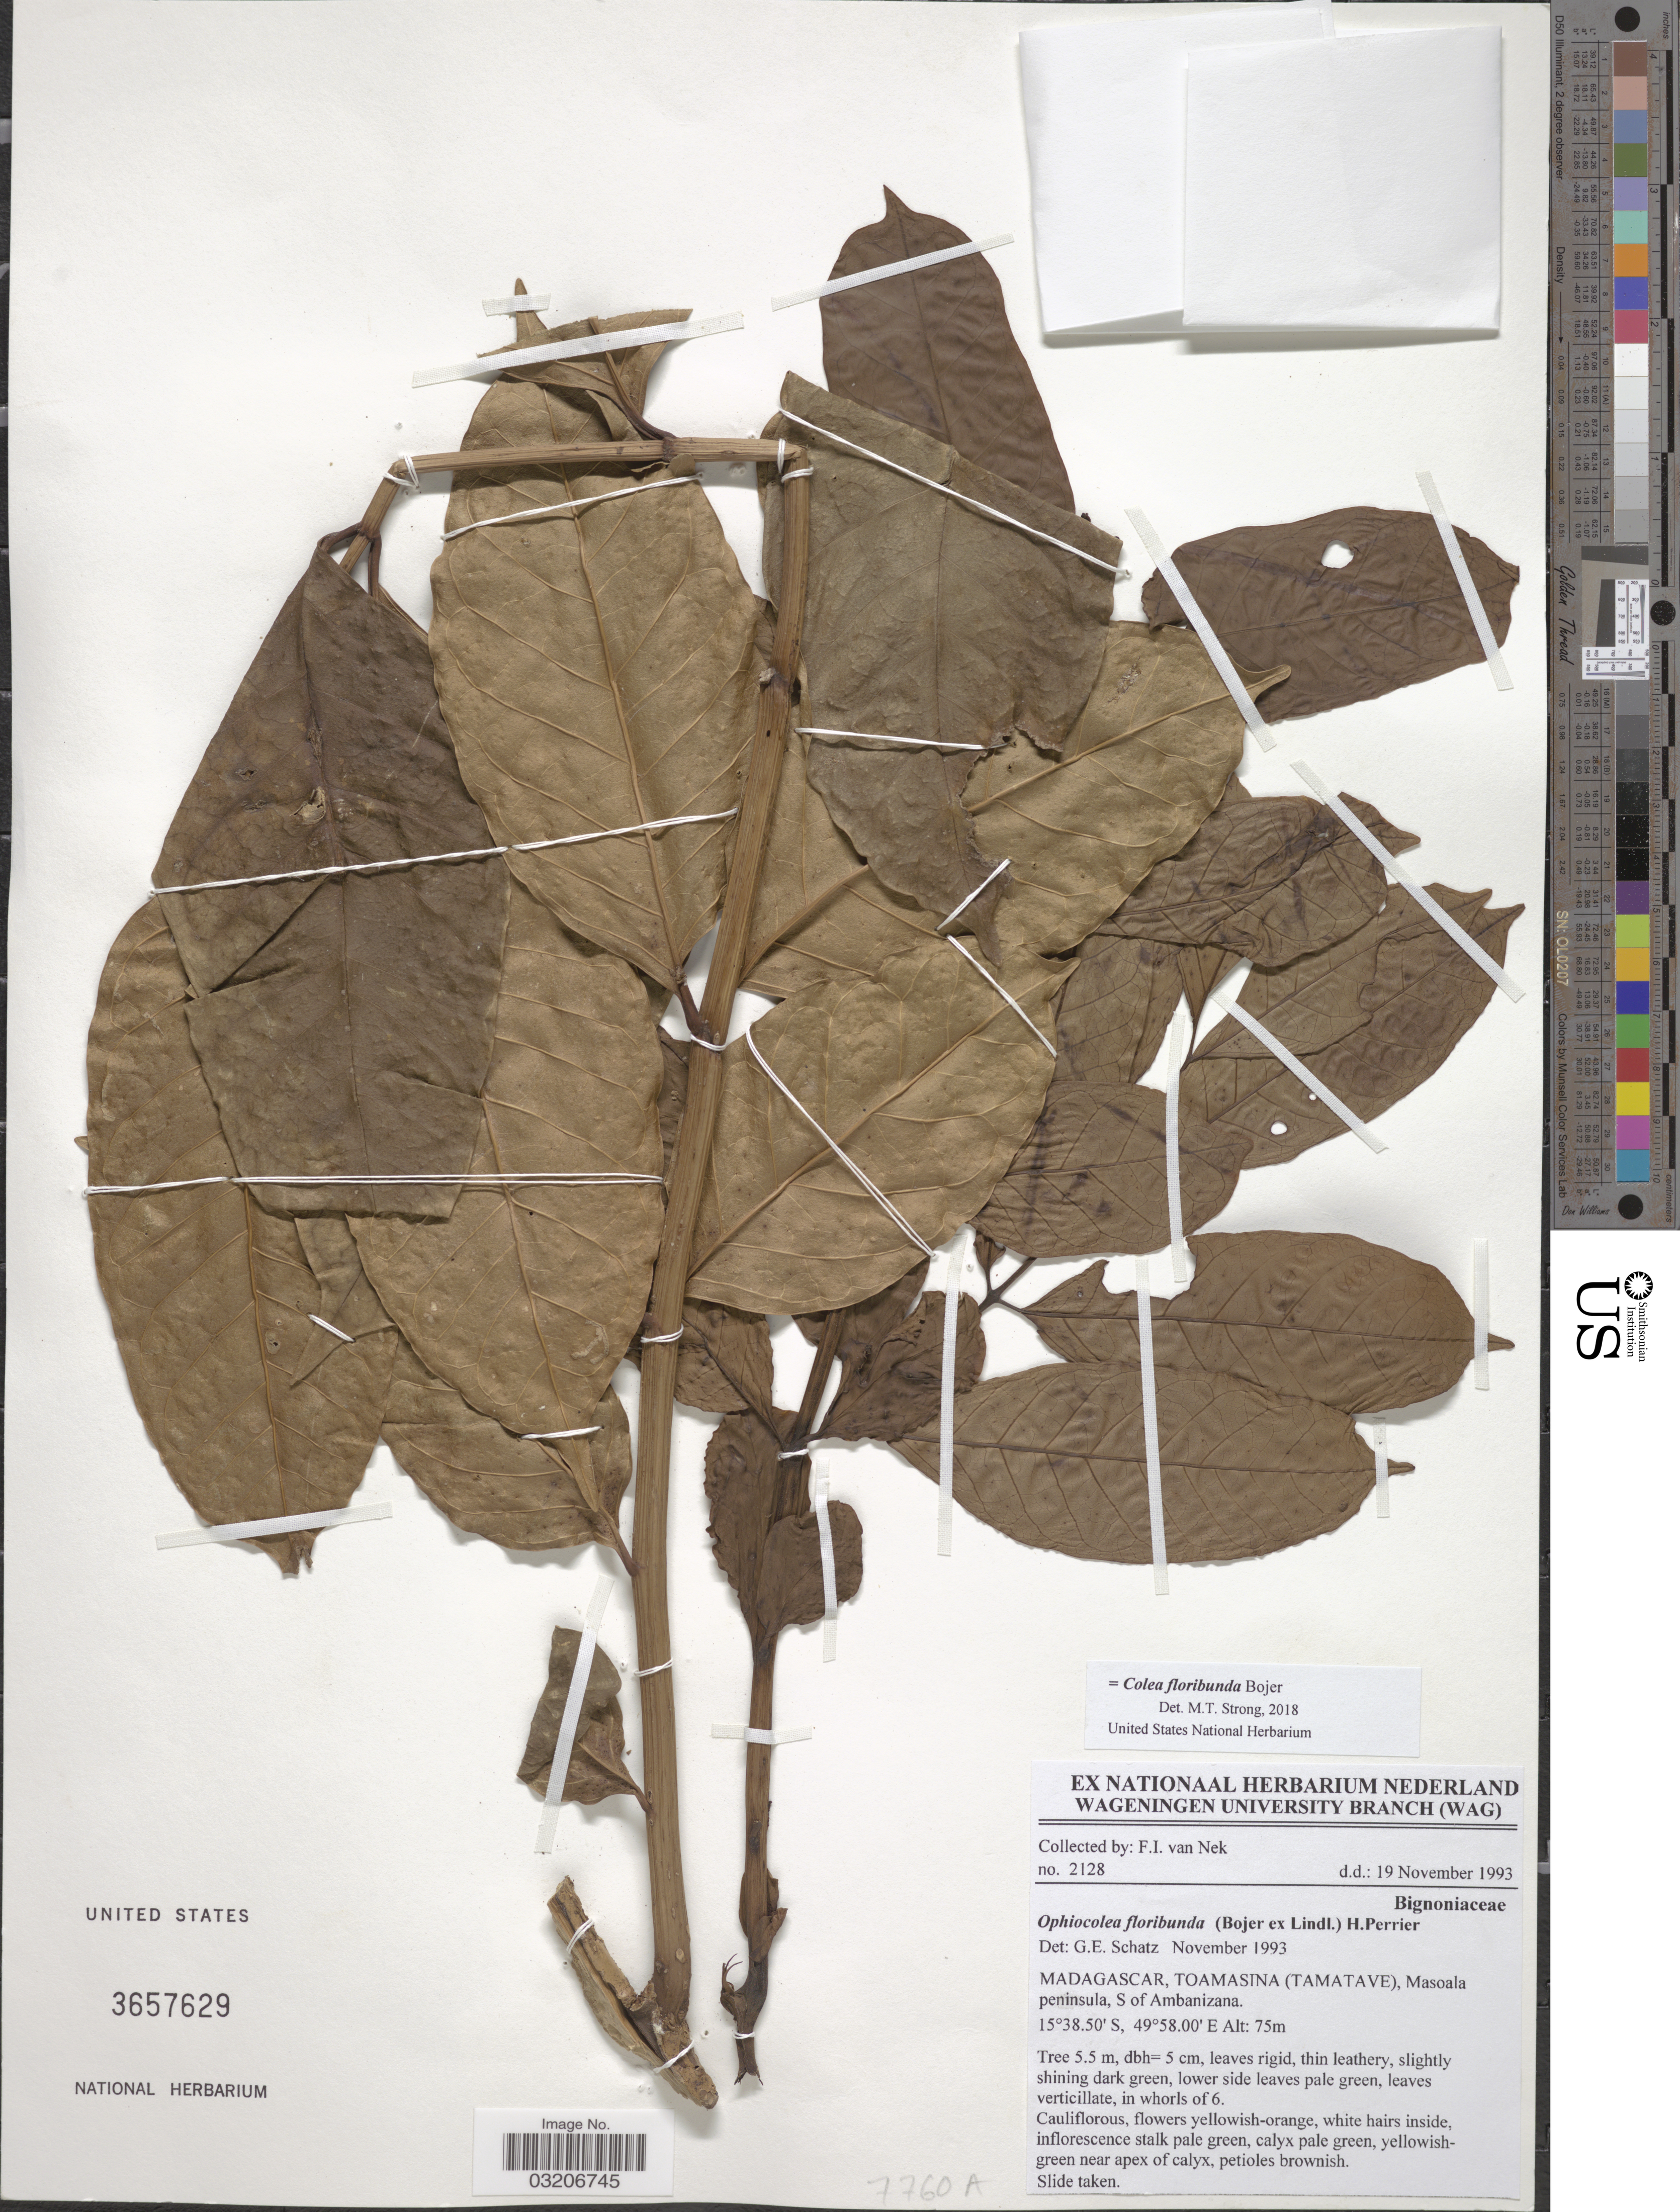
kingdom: Plantae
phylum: Tracheophyta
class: Magnoliopsida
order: Lamiales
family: Bignoniaceae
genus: Colea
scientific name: Colea floribunda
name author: Bojer ex Lindl.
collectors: F. van Nek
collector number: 2128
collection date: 1993-11-19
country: Madagascar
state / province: Analanjirofo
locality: (Tamatave), Masoala peninsula, S of Ambanizana.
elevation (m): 75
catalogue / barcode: US 3657629